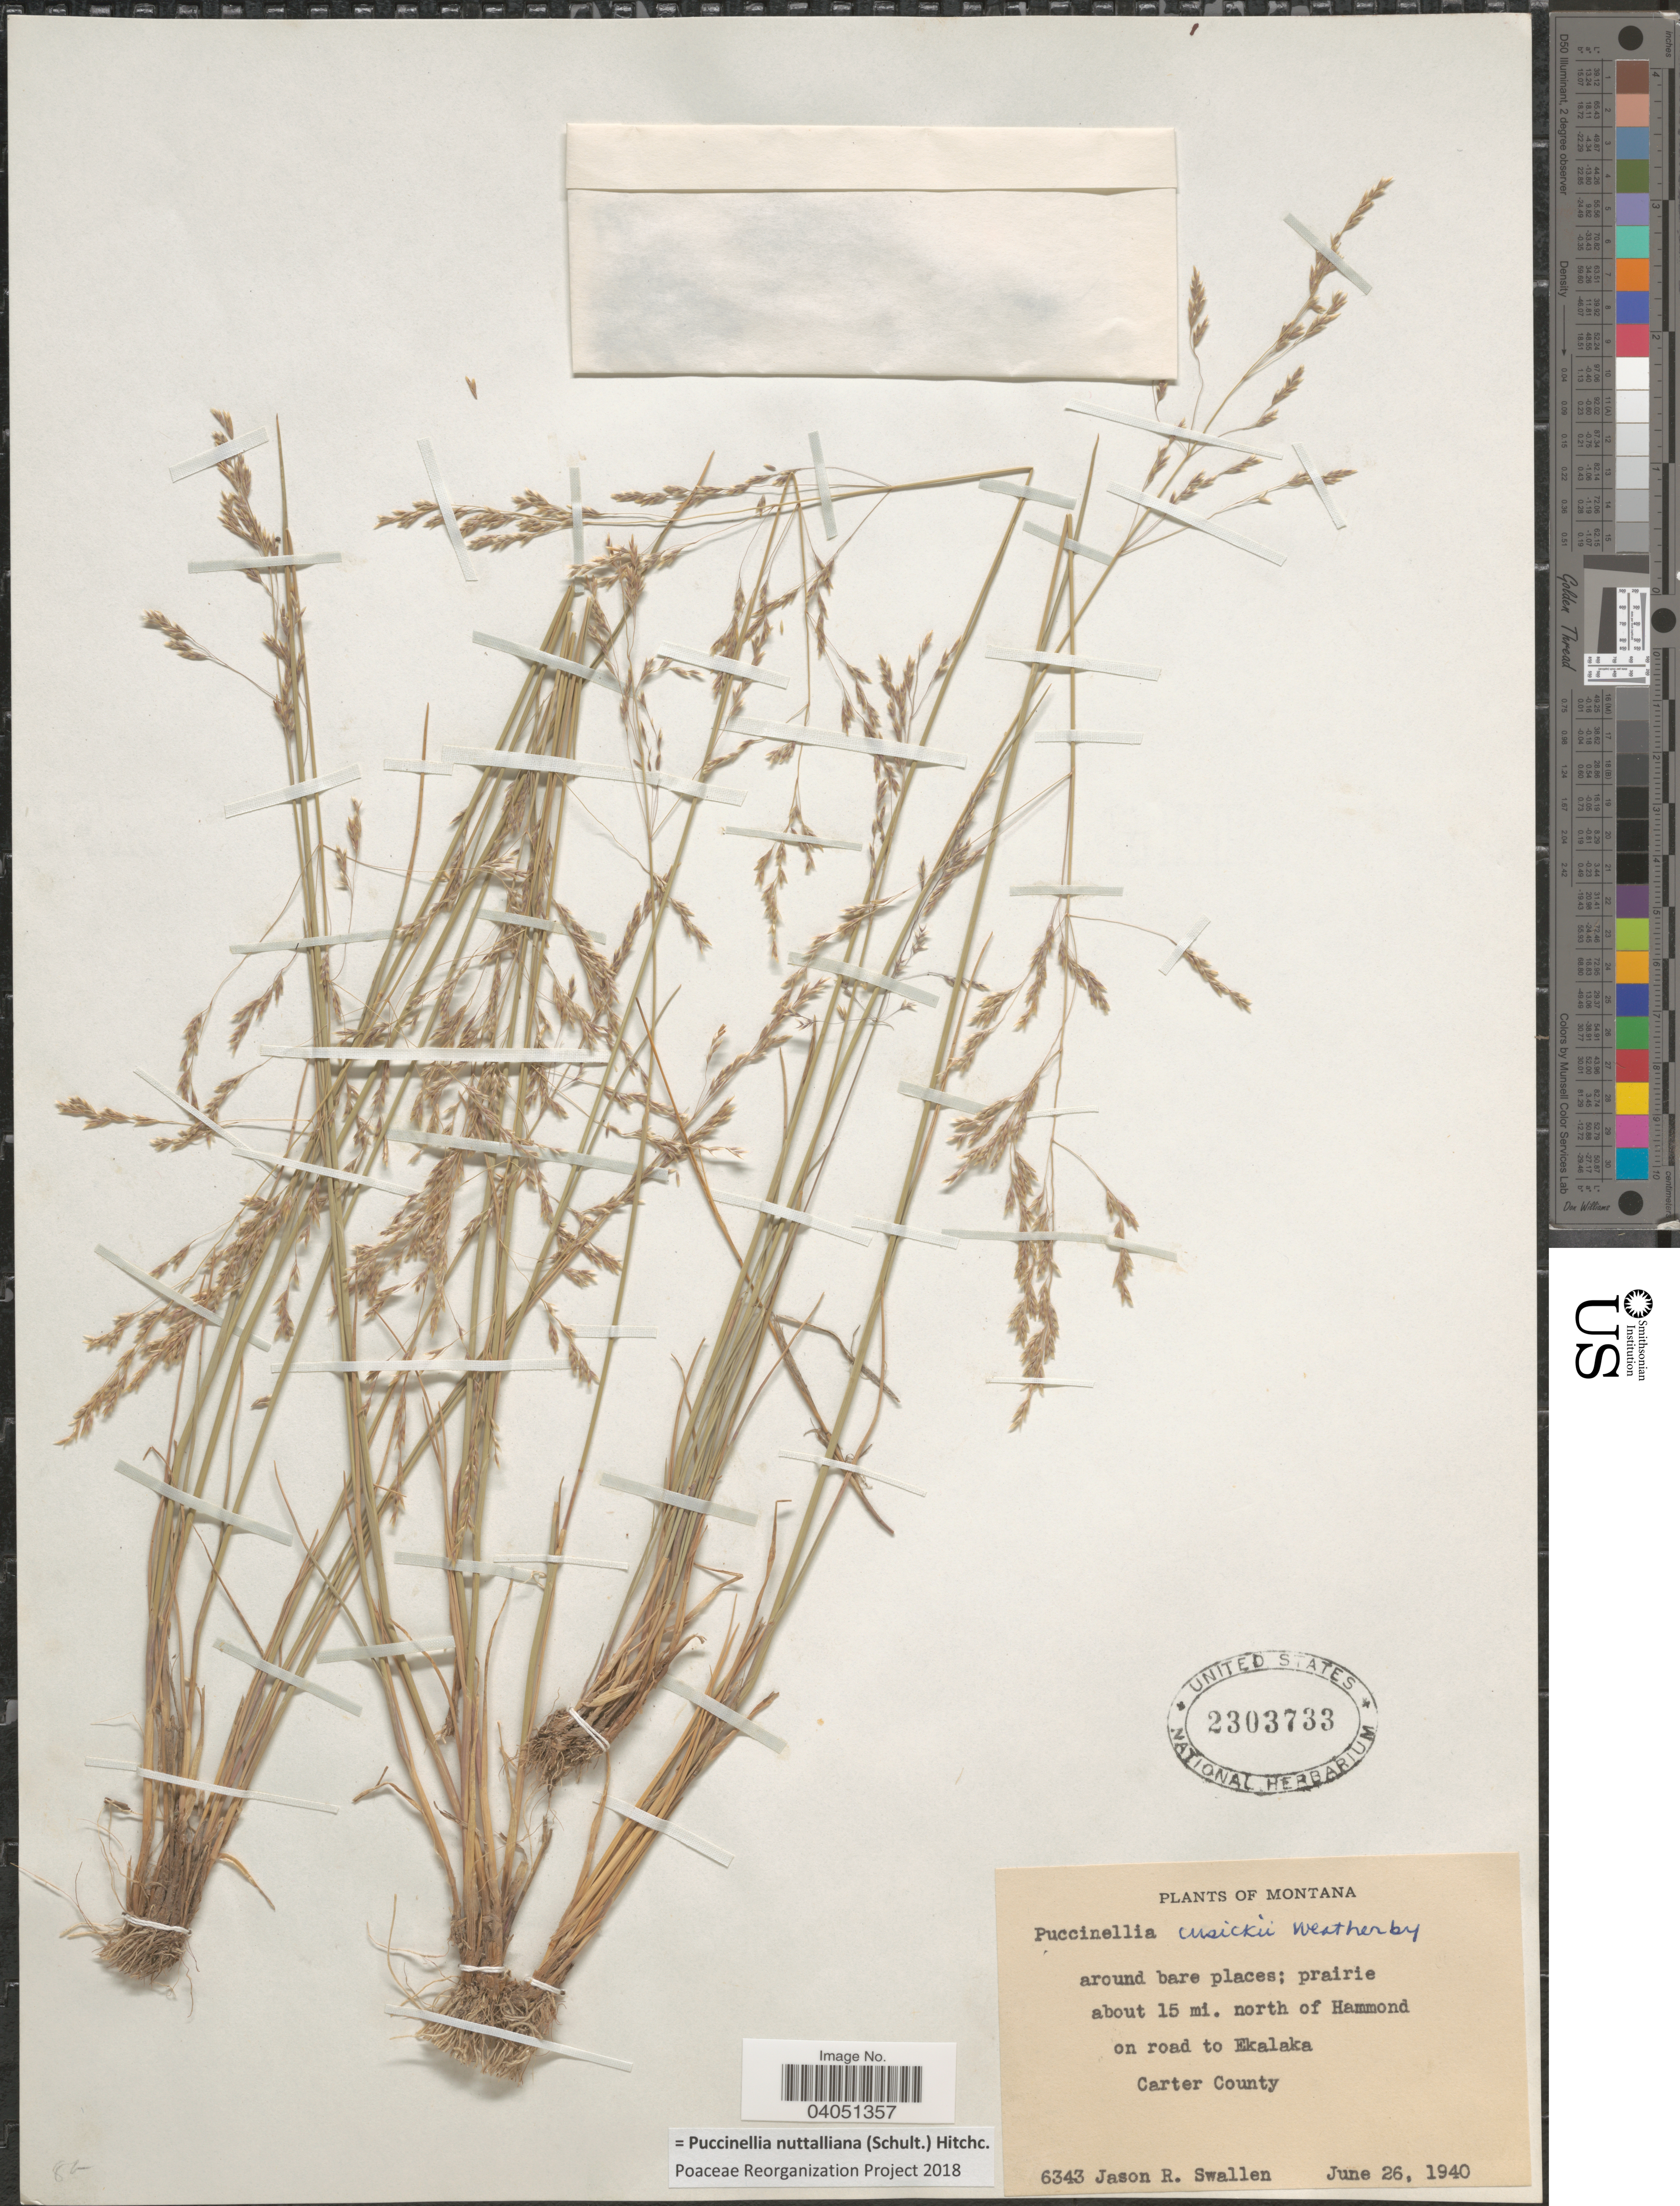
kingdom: Plantae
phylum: Tracheophyta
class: Liliopsida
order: Poales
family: Poaceae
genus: Puccinellia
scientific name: Puccinellia nuttalliana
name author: (Schult.) Hitchc.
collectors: J. R. Swallen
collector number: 6343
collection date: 1940-06-26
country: United States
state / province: Montana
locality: Prairie about 15 mi. north of Hammond on road to Ekalaka. Carter County.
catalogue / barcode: US 2303733